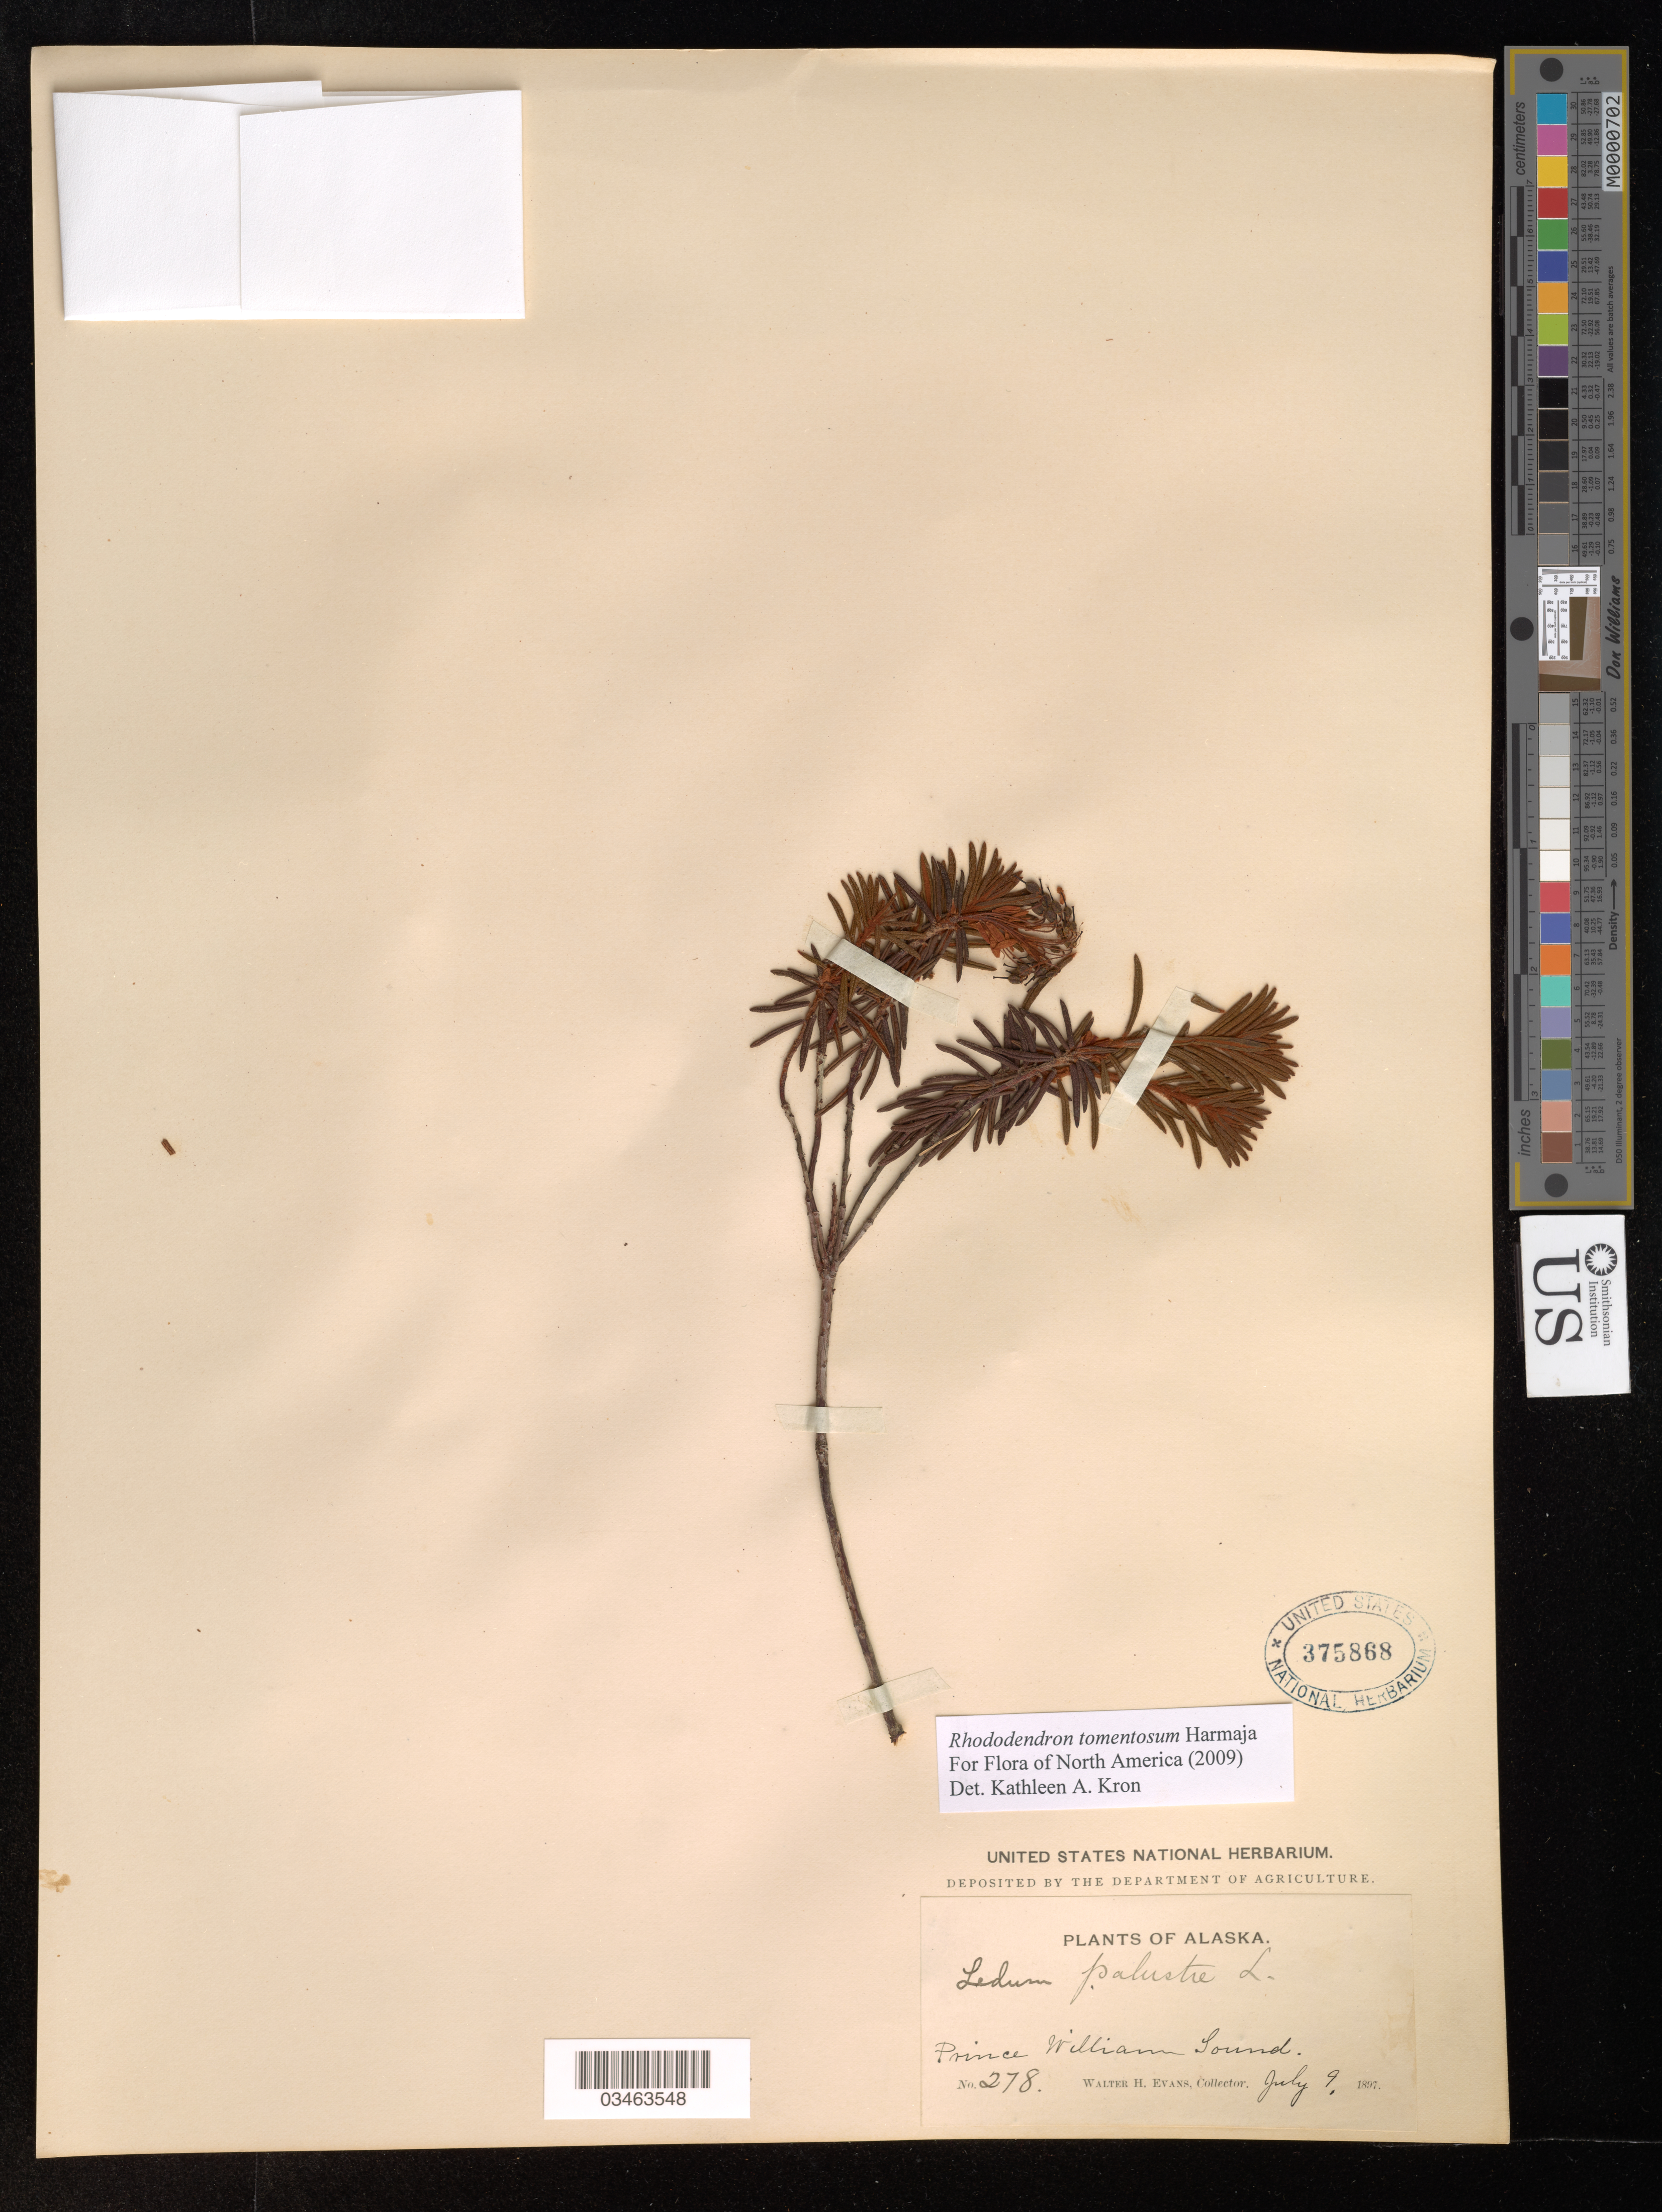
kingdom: Plantae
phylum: Tracheophyta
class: Magnoliopsida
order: Ericales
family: Ericaceae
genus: Rhododendron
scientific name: Rhododendron tomentosum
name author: Harmaja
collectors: W. H. Evans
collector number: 278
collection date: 1897-07-09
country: United States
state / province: Alaska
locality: Prince William Sound.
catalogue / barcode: US 375868